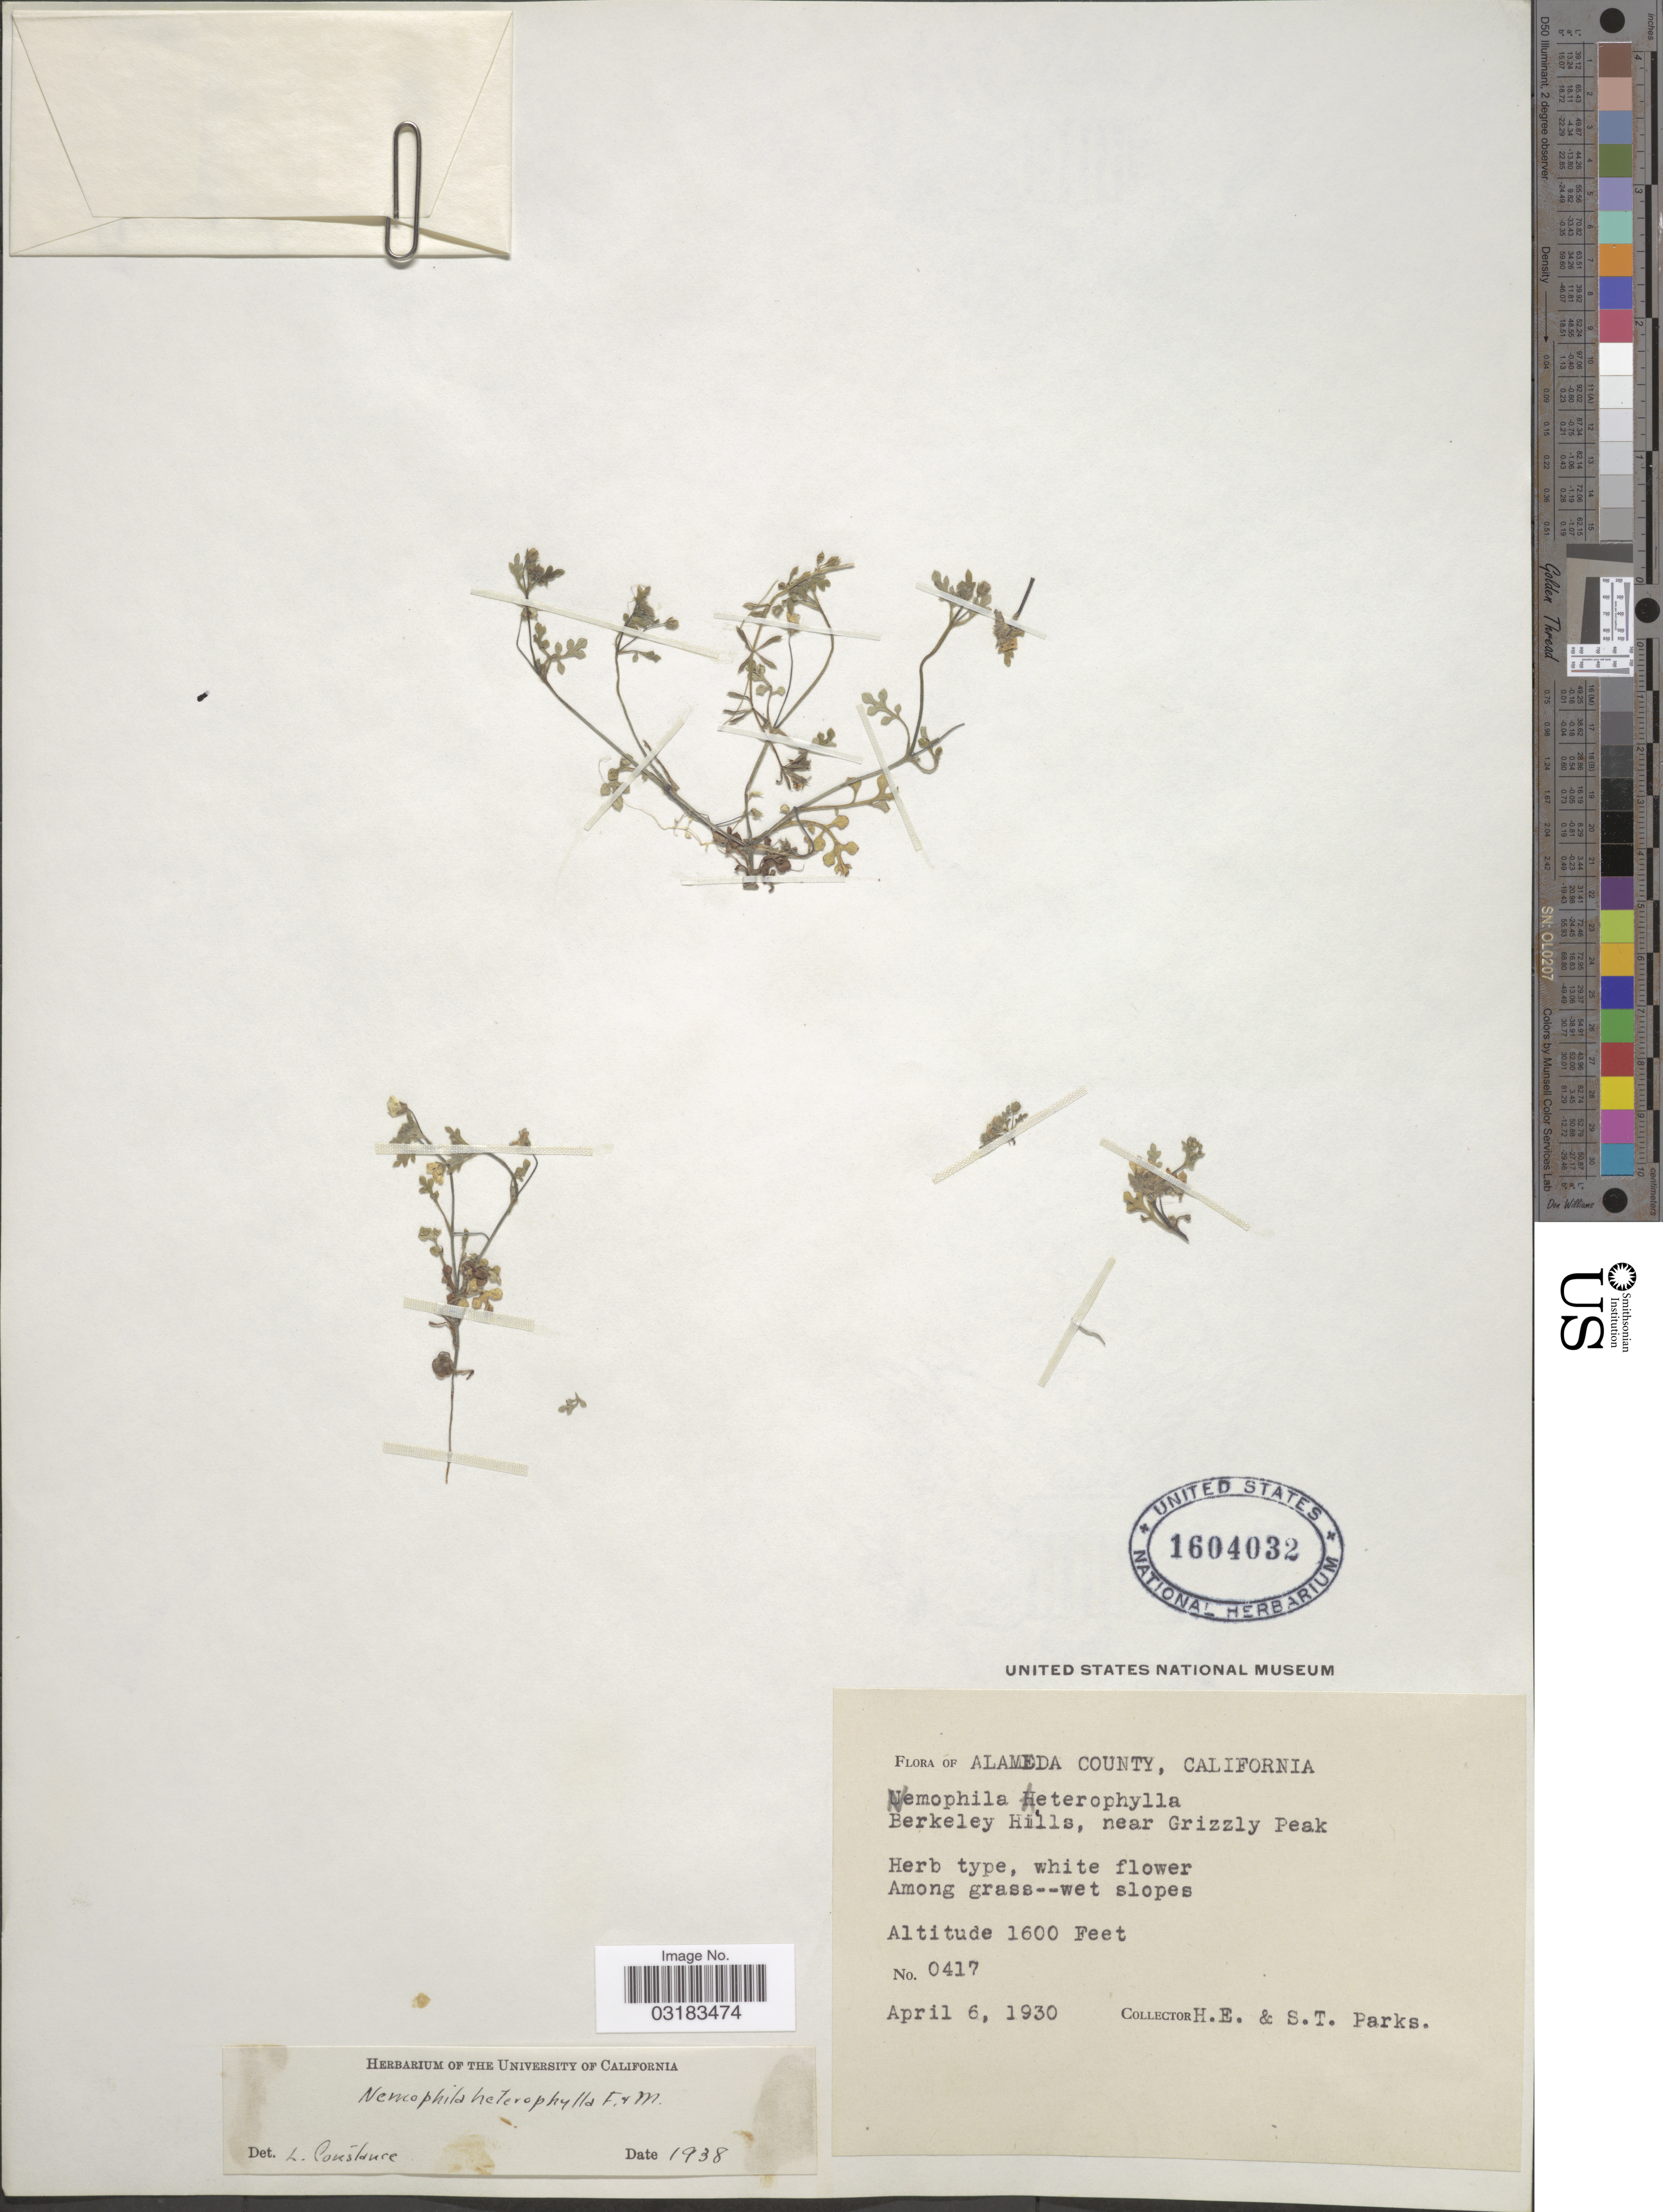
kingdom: Plantae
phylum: Tracheophyta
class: Magnoliopsida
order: Boraginales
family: Hydrophyllaceae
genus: Nemophila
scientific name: Nemophila heterophylla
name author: Fisch. & C.A. Mey.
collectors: H. E. Parks & S. Parks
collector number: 0417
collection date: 1930-04-06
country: United States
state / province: California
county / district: Alameda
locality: Alameda County. Berkeley Hills, near Grizzly Peak.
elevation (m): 488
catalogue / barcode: US 1604032